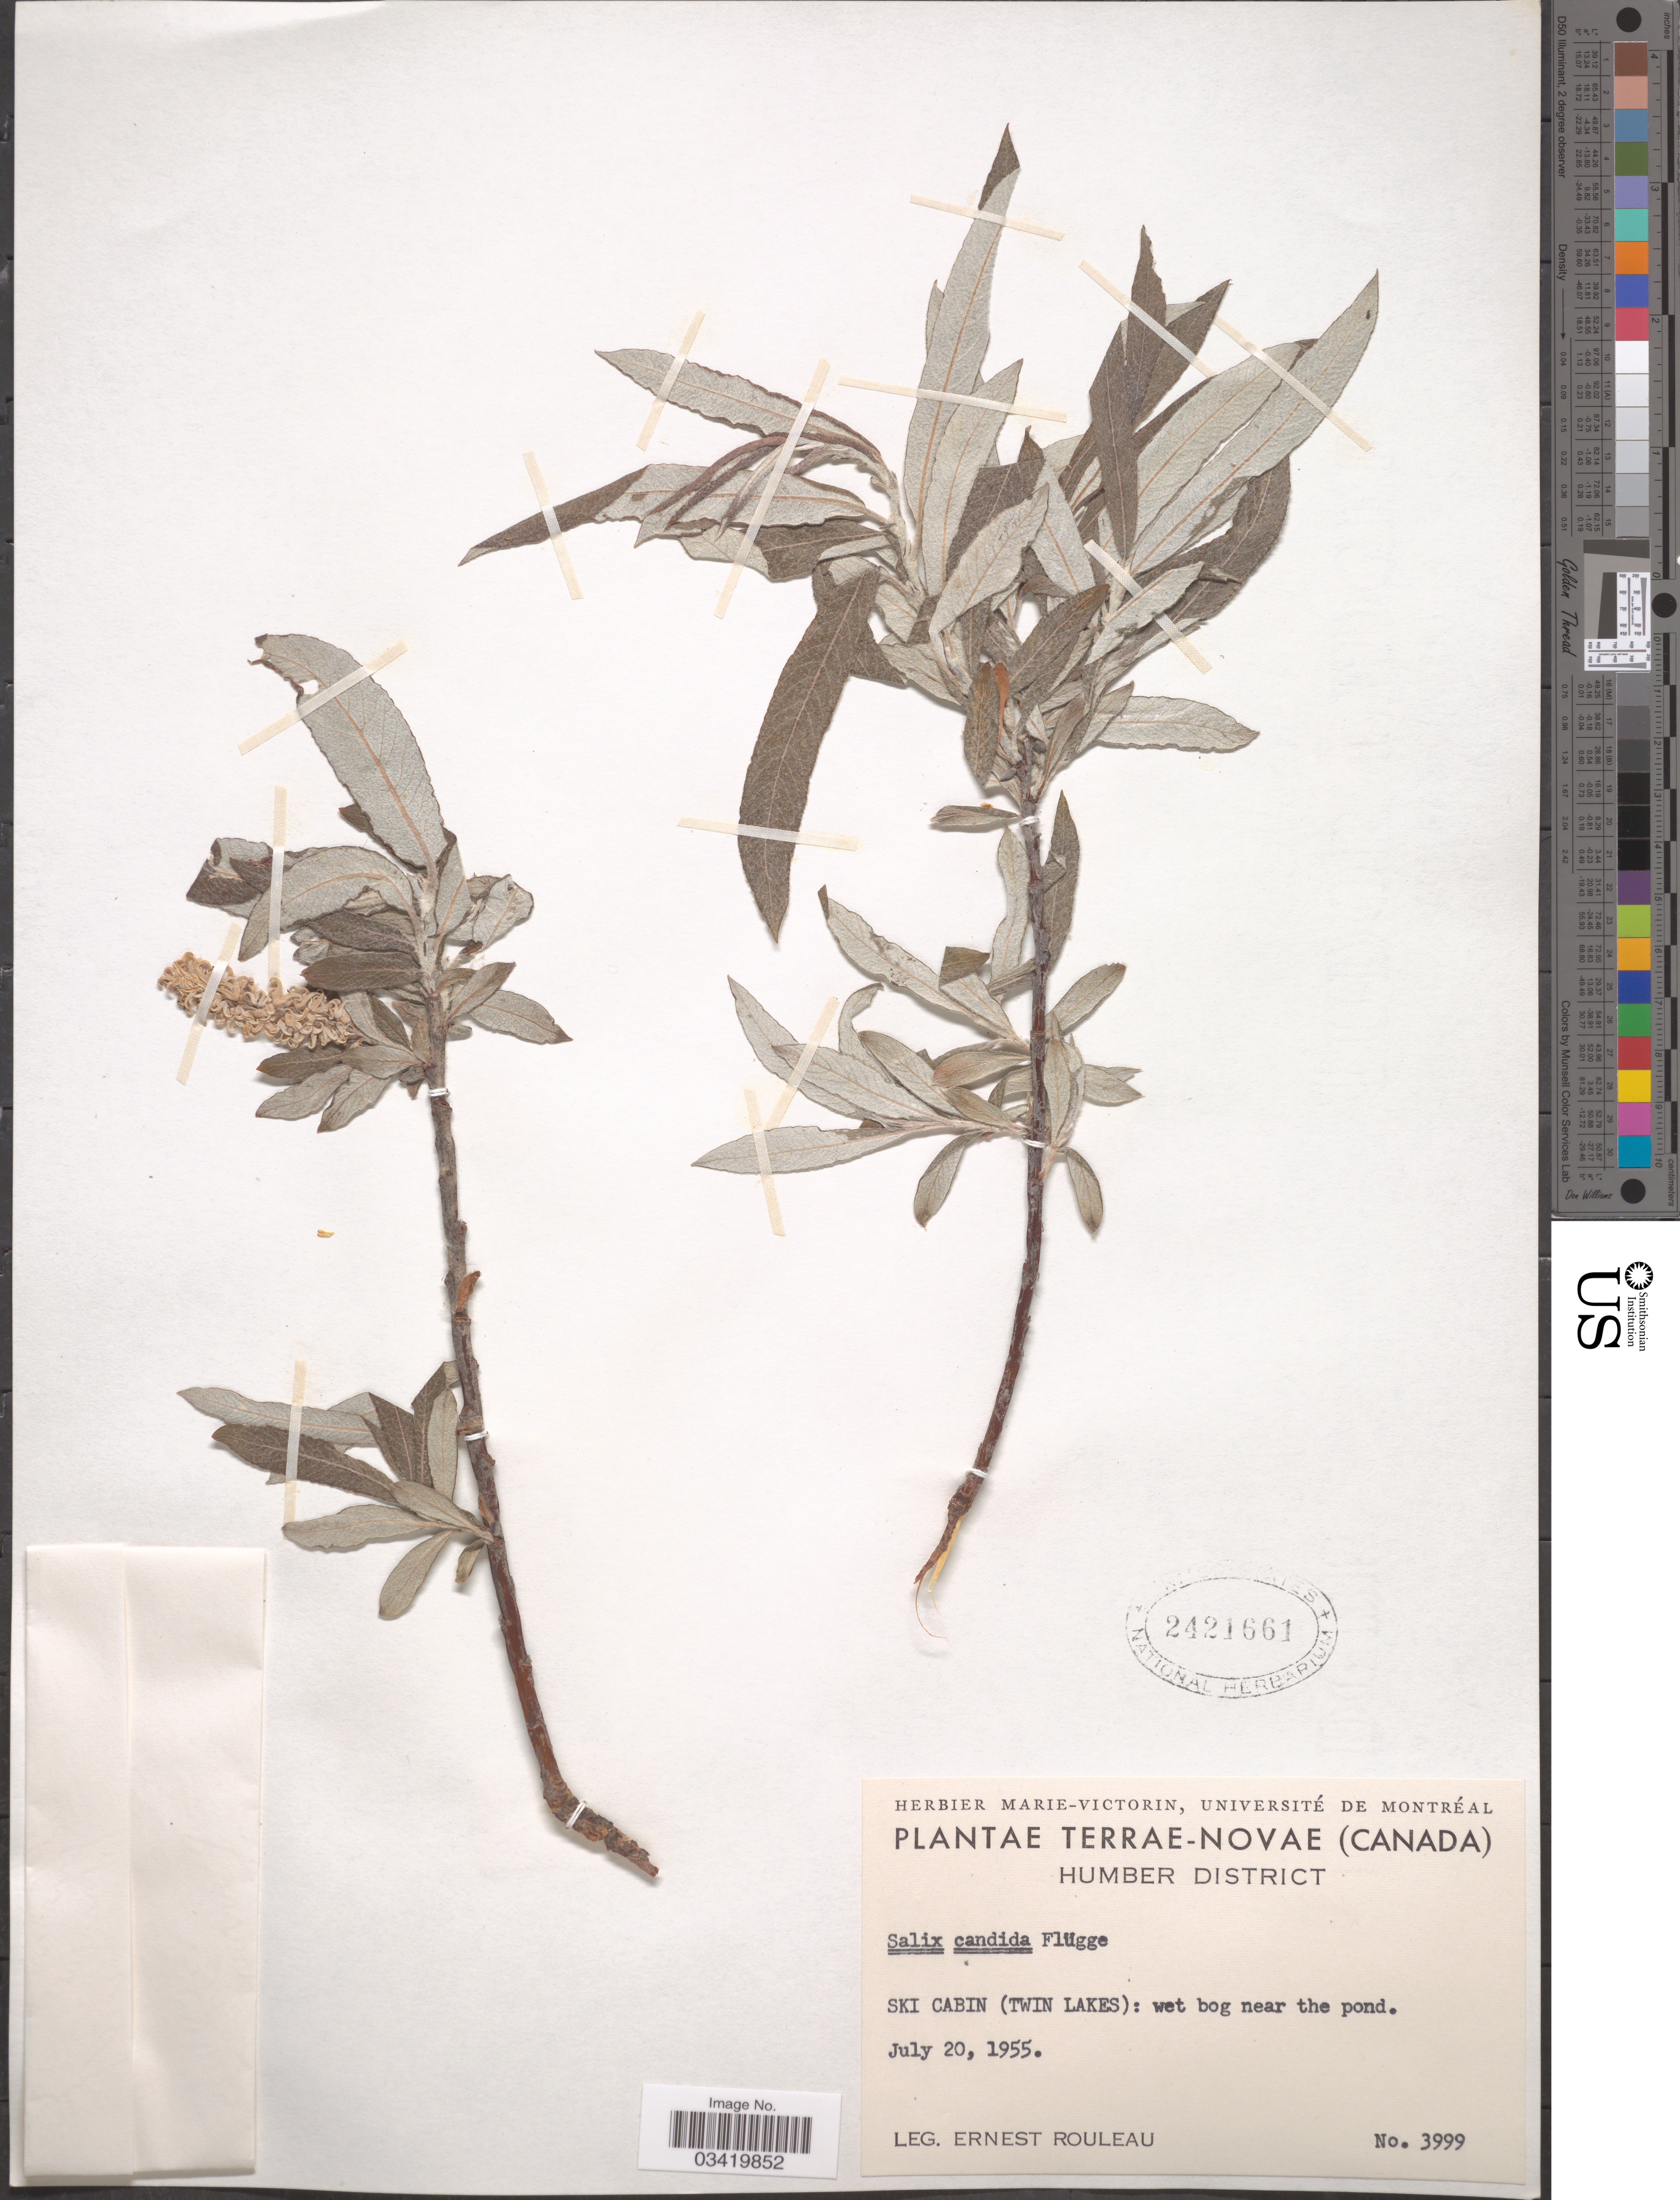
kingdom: Plantae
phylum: Tracheophyta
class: Magnoliopsida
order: Malpighiales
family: Salicaceae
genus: Salix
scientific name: Salix candida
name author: Flüggé ex Willd.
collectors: E. Rouleau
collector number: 3999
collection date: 1955-07-20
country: Canada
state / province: Newfoundland and Labrador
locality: Terrae-Novae. Humber District. Ski Cabin (Twin Lakes): wet bog near the pond.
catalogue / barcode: US 2421661